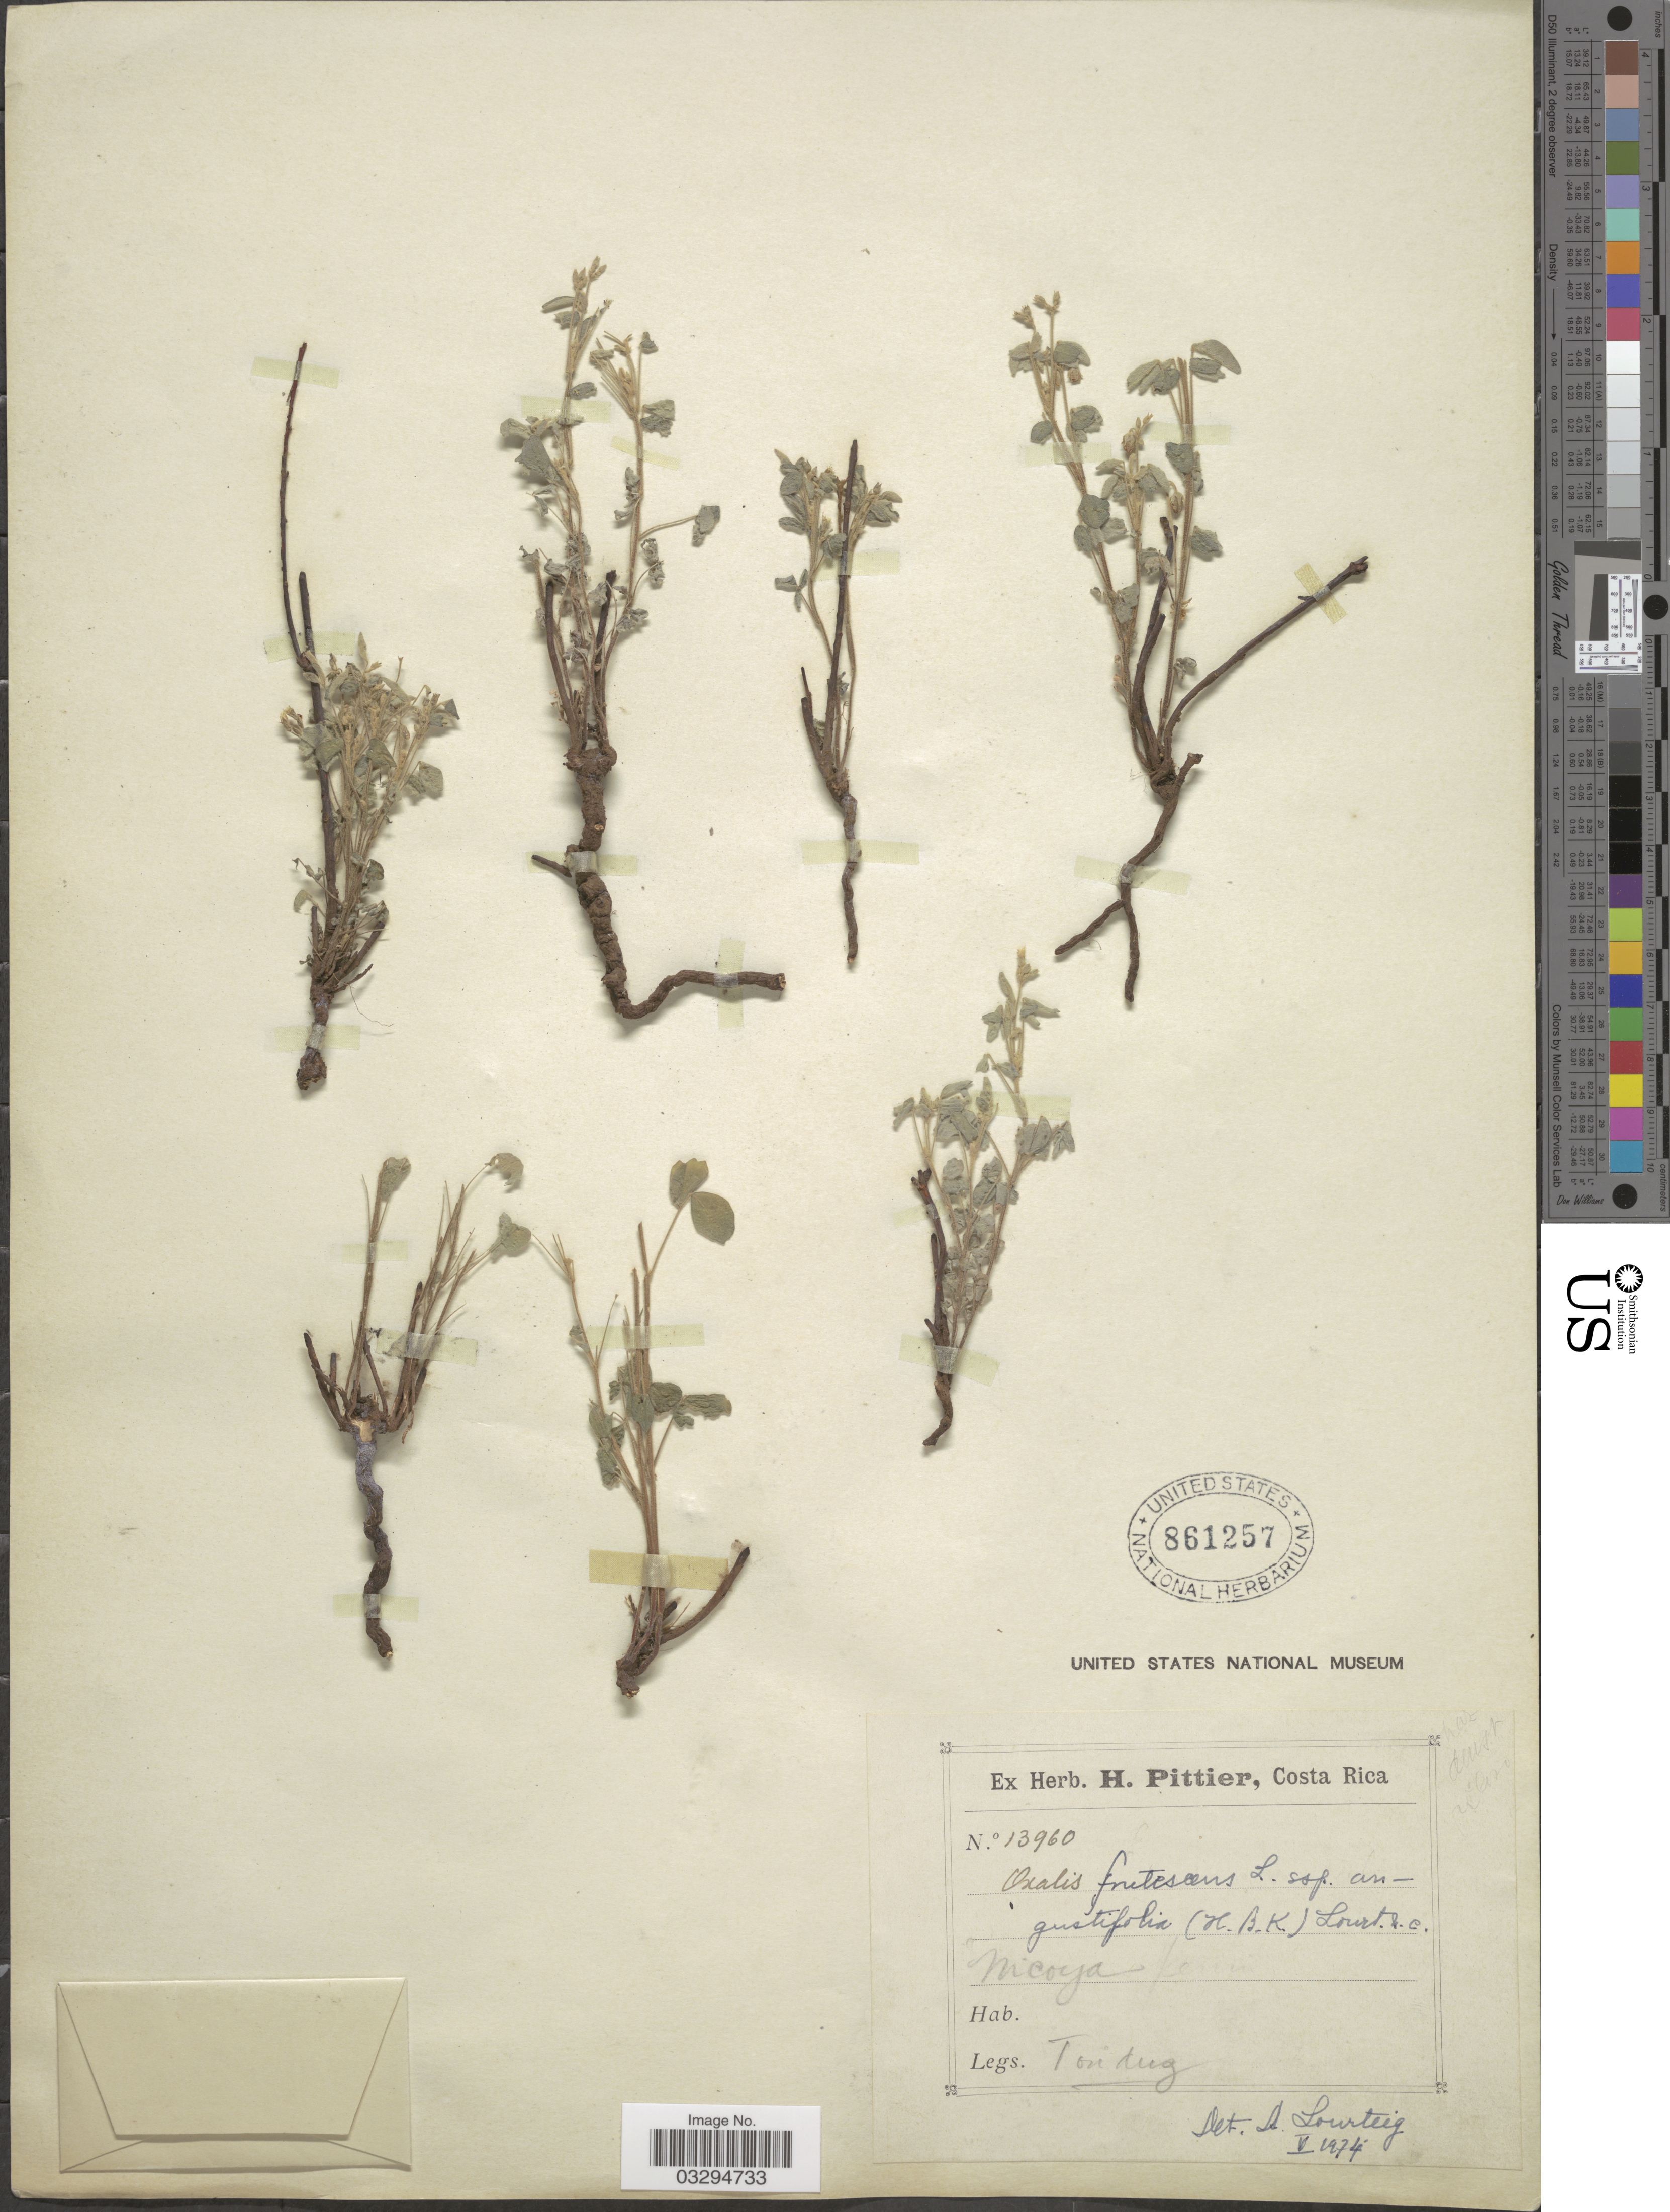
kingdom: Plantae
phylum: Tracheophyta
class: Magnoliopsida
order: Oxalidales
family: Oxalidaceae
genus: Oxalis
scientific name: Oxalis frutescens subsp. angustifolia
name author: (Kunth) Lourteig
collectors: Tonduz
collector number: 13960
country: Costa Rica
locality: Nicoya.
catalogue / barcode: US 861257